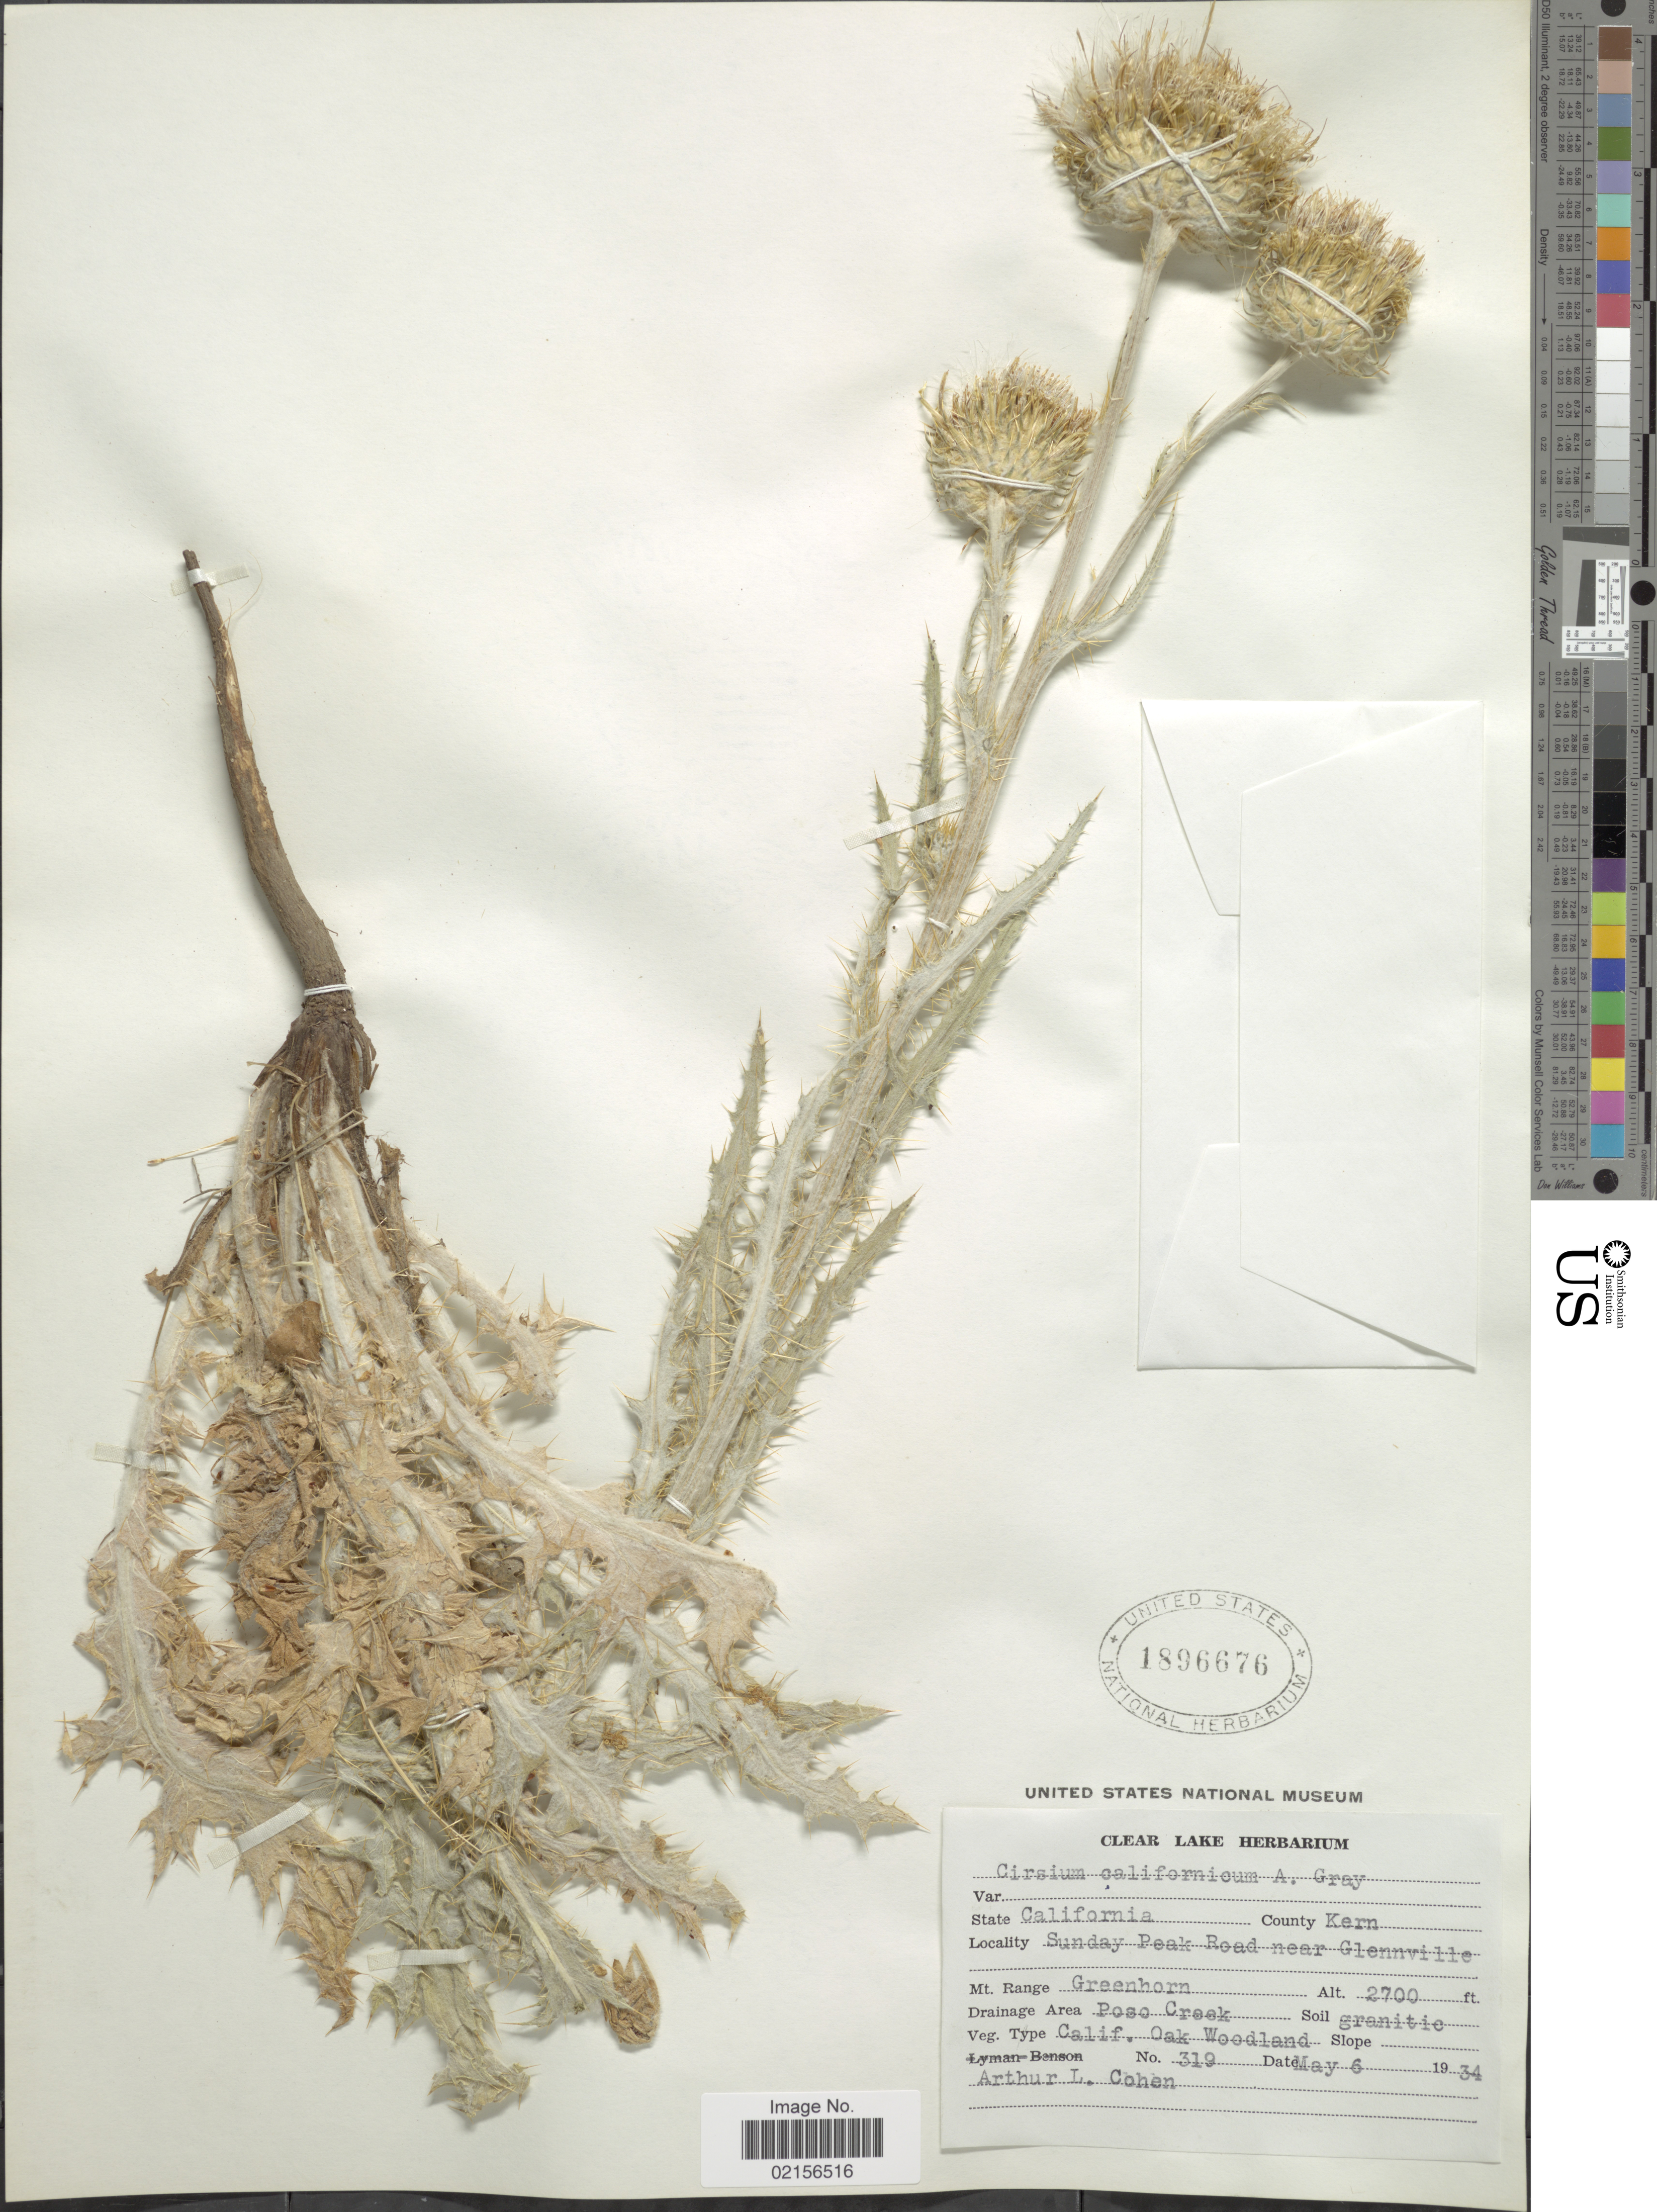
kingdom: Plantae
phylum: Tracheophyta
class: Magnoliopsida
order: Asterales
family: Asteraceae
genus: Cirsium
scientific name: Cirsium occidentale var. californicum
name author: (A. Gray) D.J. Keil & C.E. Turner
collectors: A. Cohen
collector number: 319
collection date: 1934-05-06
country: United States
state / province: California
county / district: Kern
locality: County Kern, Sunday Peak Road near Glennville, Mt Range Greenhorn, Drainage Area Poso Creek, Veg Type Calif Oak Woodland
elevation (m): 823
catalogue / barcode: US 1896676